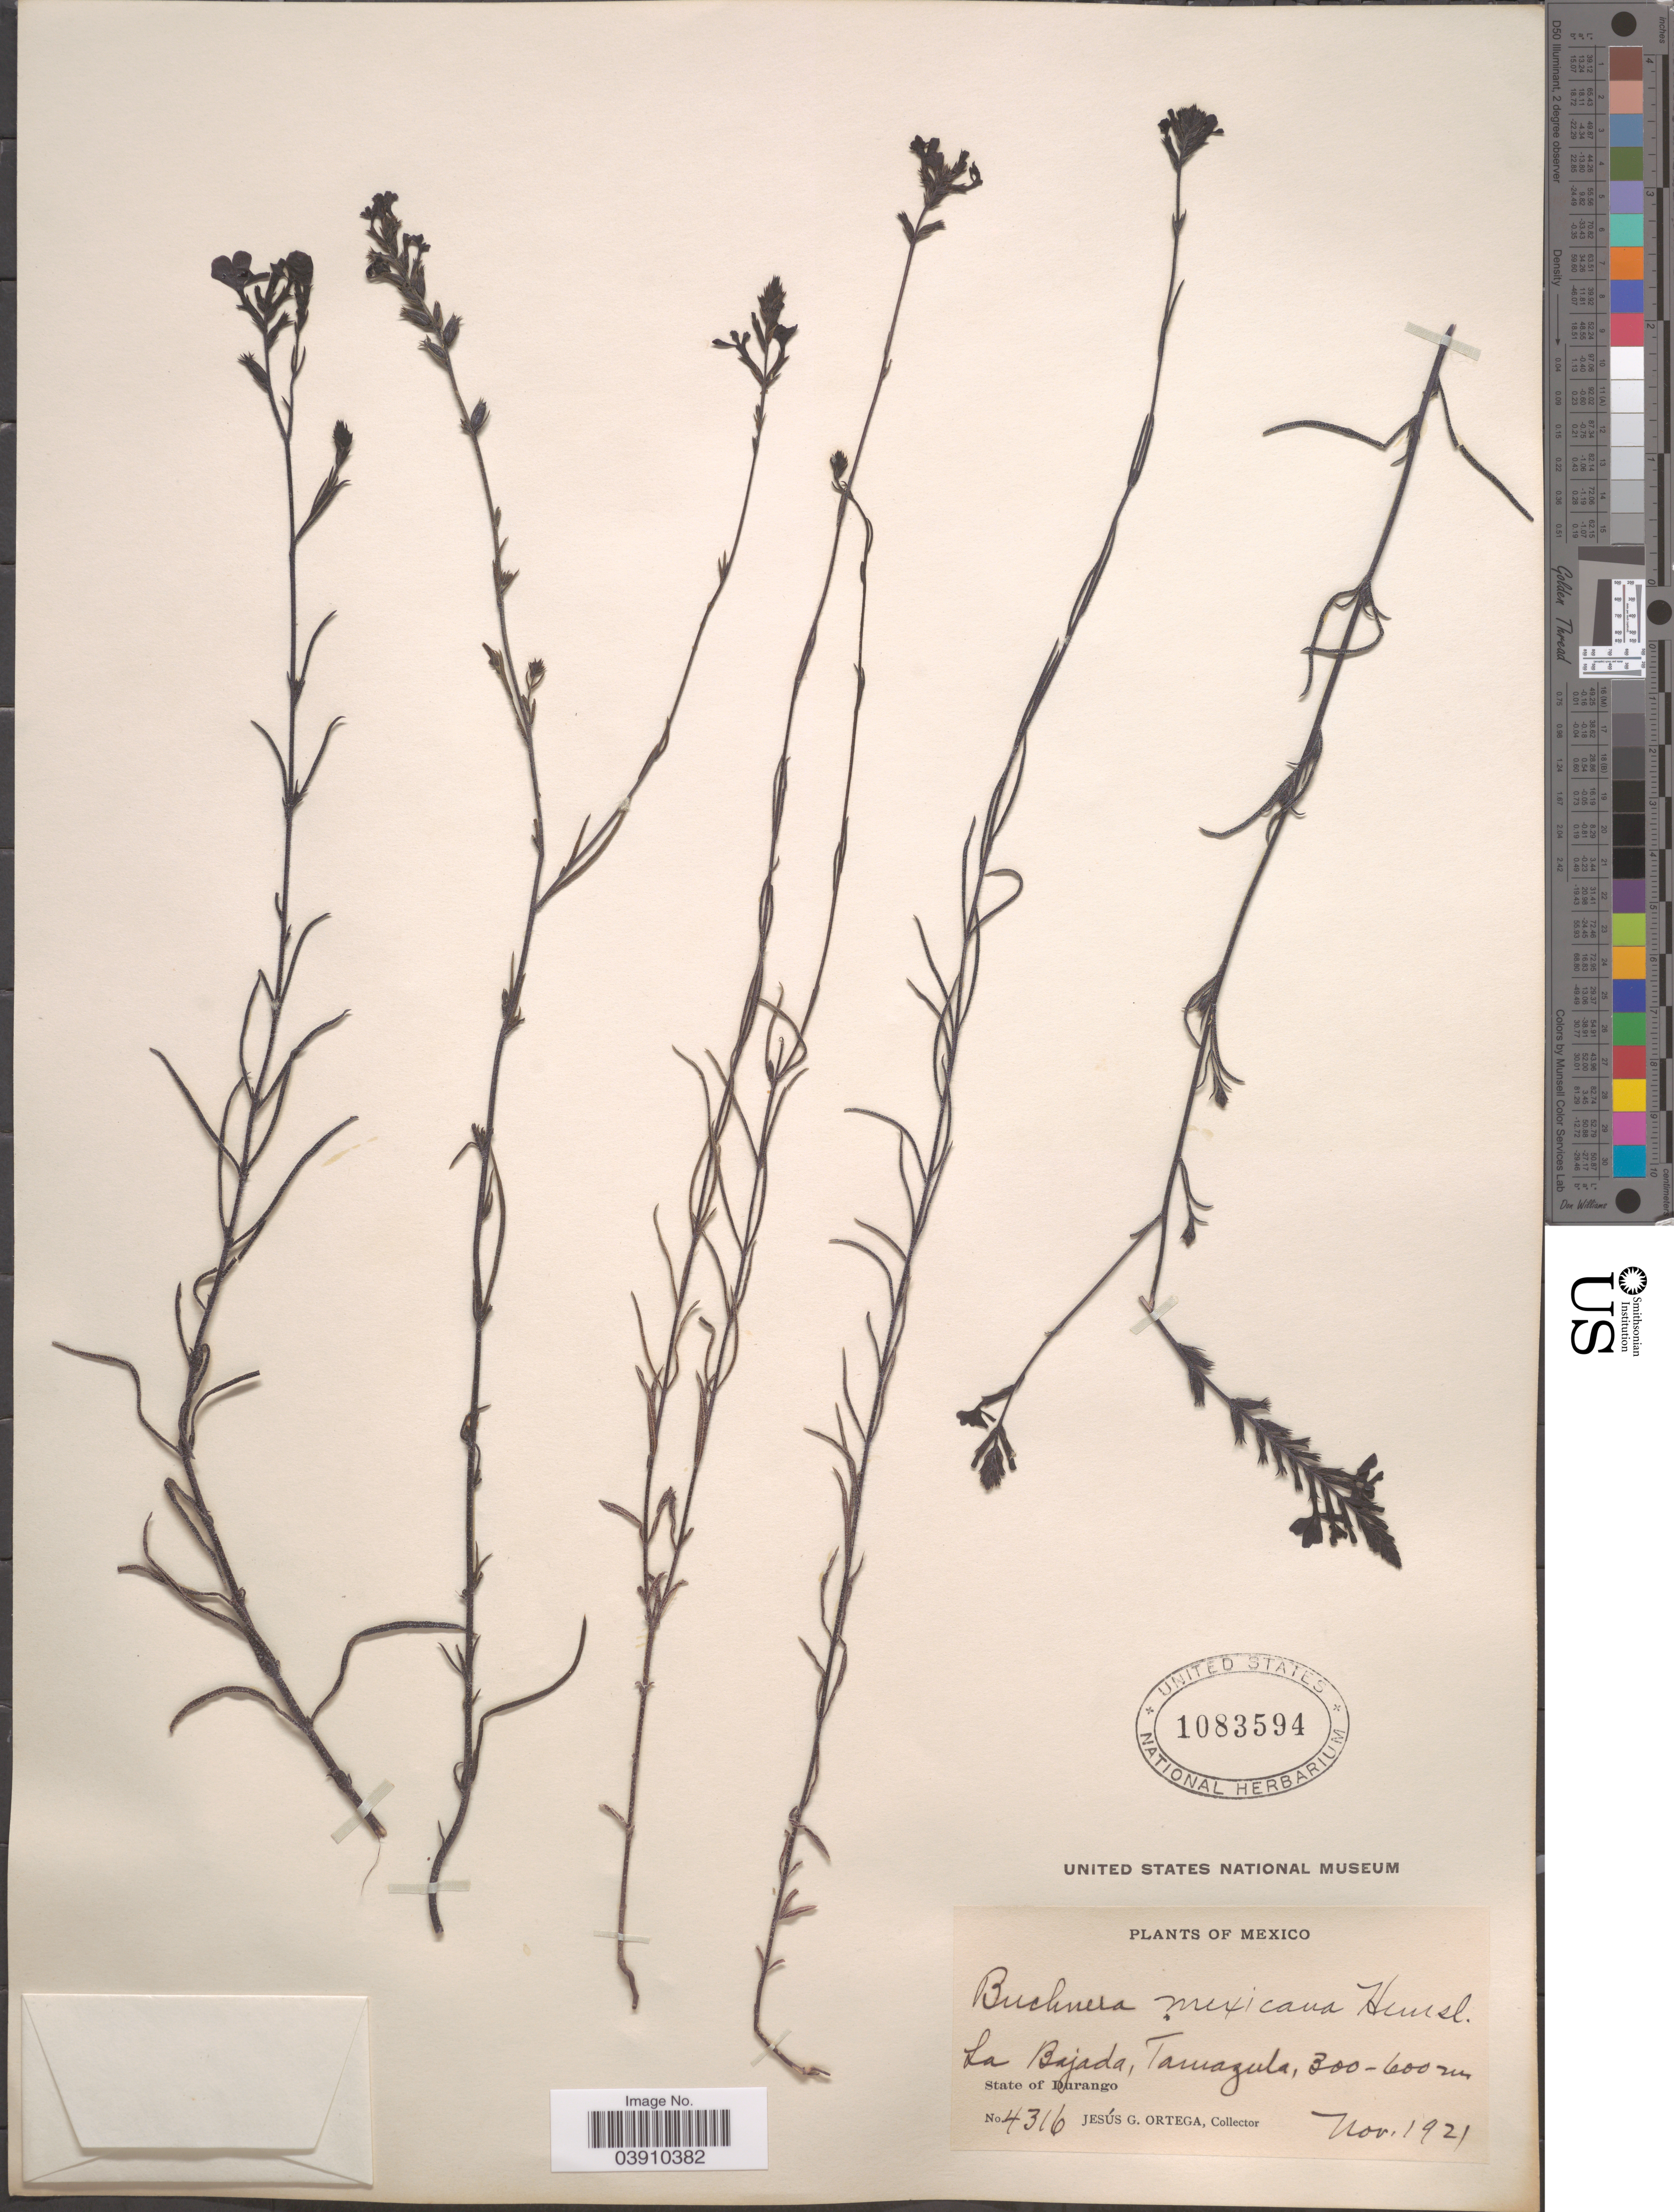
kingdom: Plantae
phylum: Tracheophyta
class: Magnoliopsida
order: Lamiales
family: Orobanchaceae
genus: Buchnera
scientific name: Buchnera pusilla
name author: Kunth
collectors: J. Ortega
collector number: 4316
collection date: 1921-11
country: Mexico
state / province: Durango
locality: La Bajada, Tamazula.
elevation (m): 300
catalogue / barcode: US 1083594